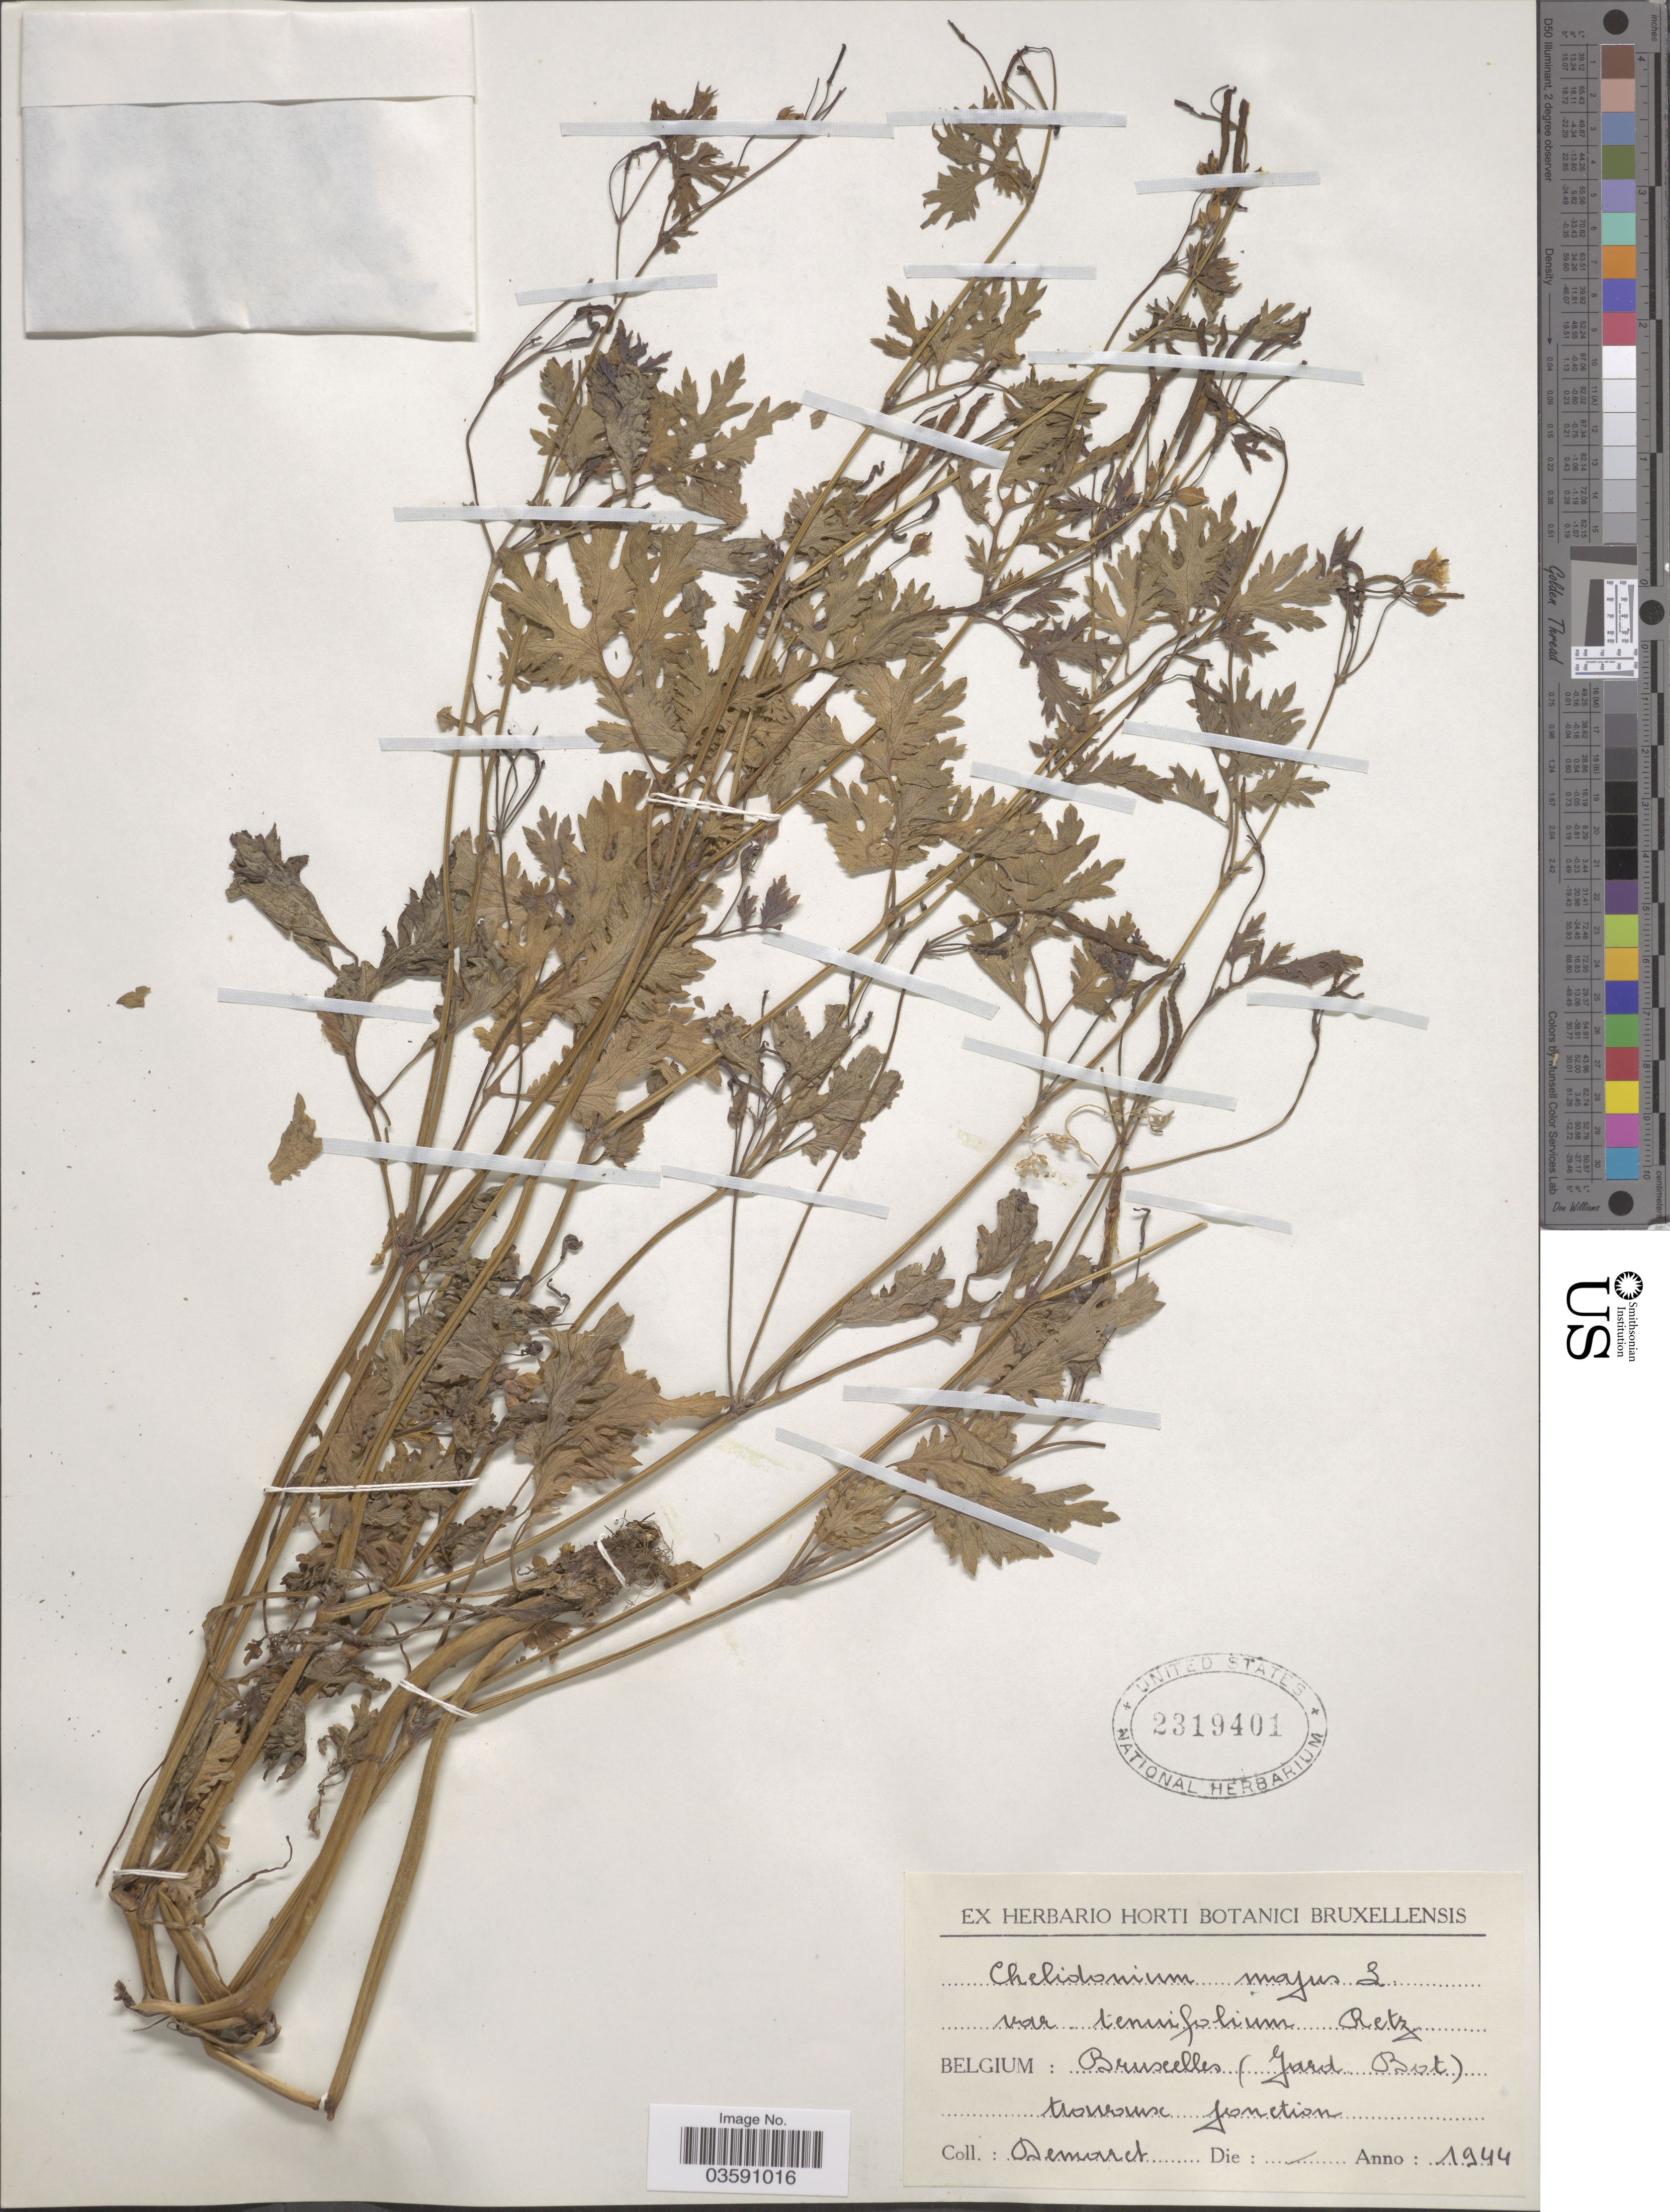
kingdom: Plantae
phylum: Tracheophyta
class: Magnoliopsida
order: Ranunculales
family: Papaveraceae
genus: Chelidonium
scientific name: Chelidonium grandiflorum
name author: DC.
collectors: Demaret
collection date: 1944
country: Belgium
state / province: Brussels, Capital District of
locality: Bruxelles (Gard. Bot.).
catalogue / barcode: US 2319401